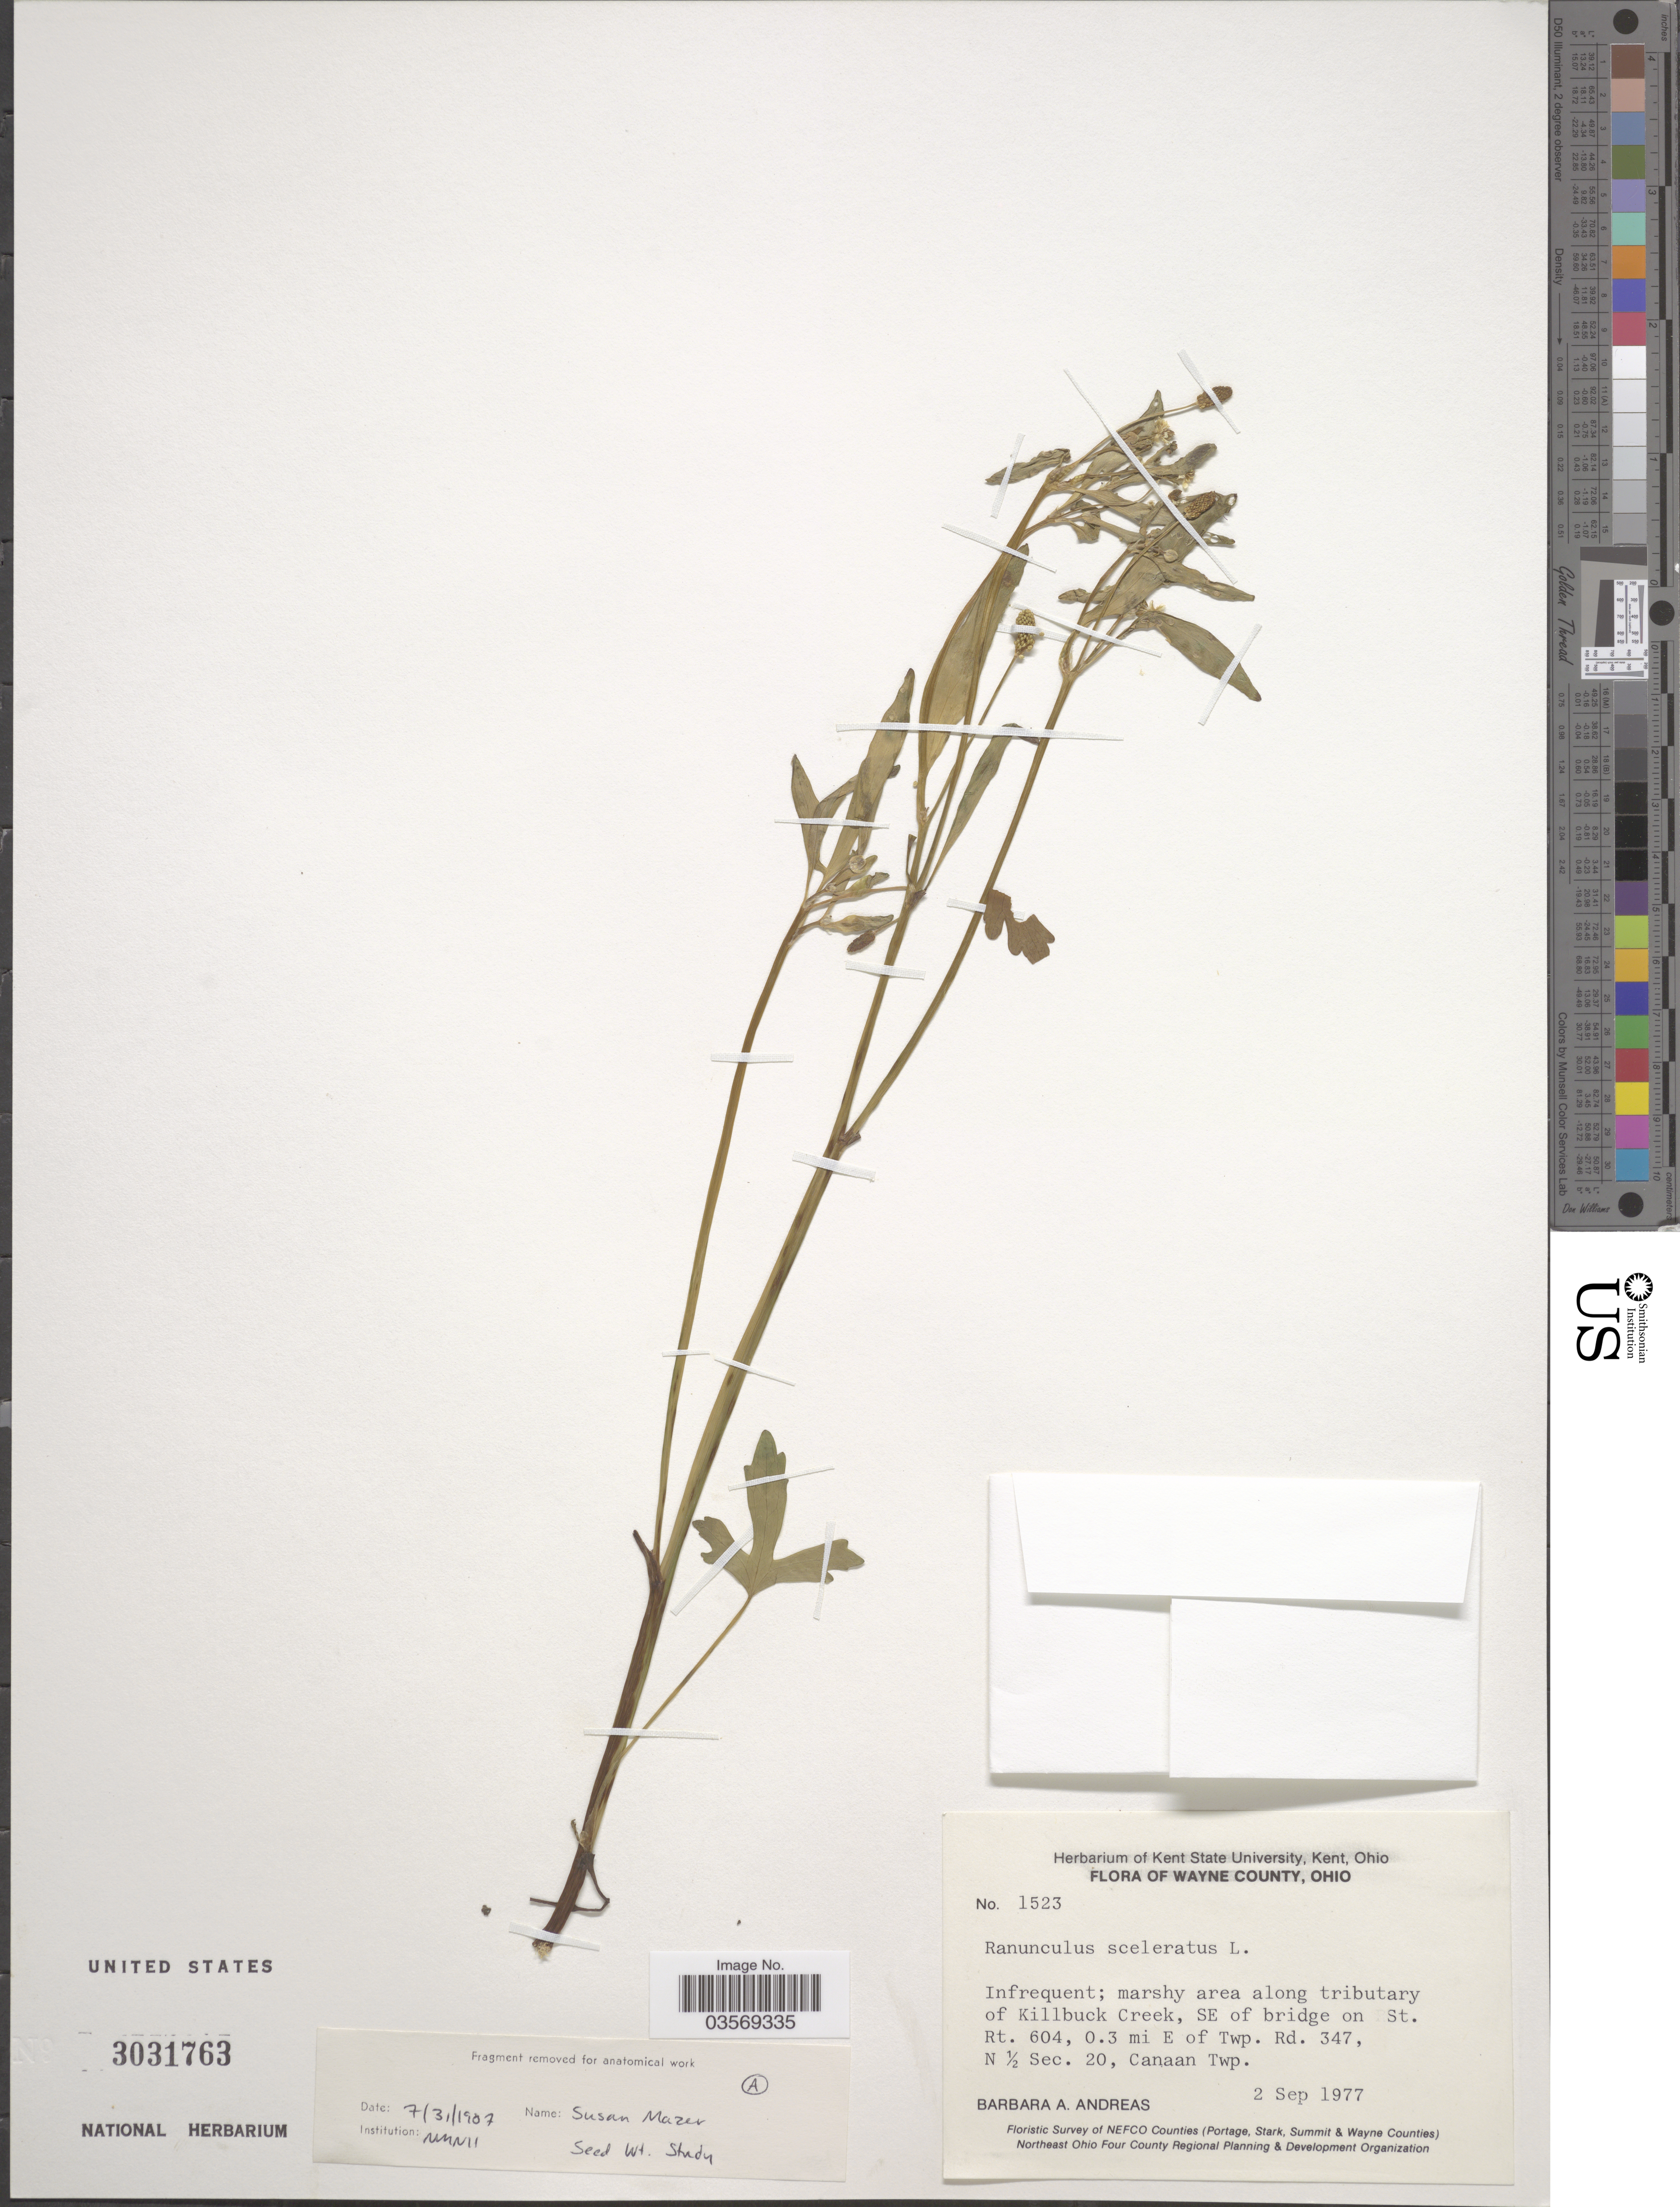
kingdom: Plantae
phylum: Tracheophyta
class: Magnoliopsida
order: Ranunculales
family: Ranunculaceae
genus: Ranunculus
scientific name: Ranunculus sceleratus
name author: L.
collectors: B. A. Andreas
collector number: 1523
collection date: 1977-09-02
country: United States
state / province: Ohio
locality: Wayne County. Marshy area along tributary of Killbuck Creek, SE of bridge on St. Rt. 604, 0.3 mi E of Twp. Rd. 347, N ½ Sec. 20, Canaan Twp.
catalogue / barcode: US 3031763